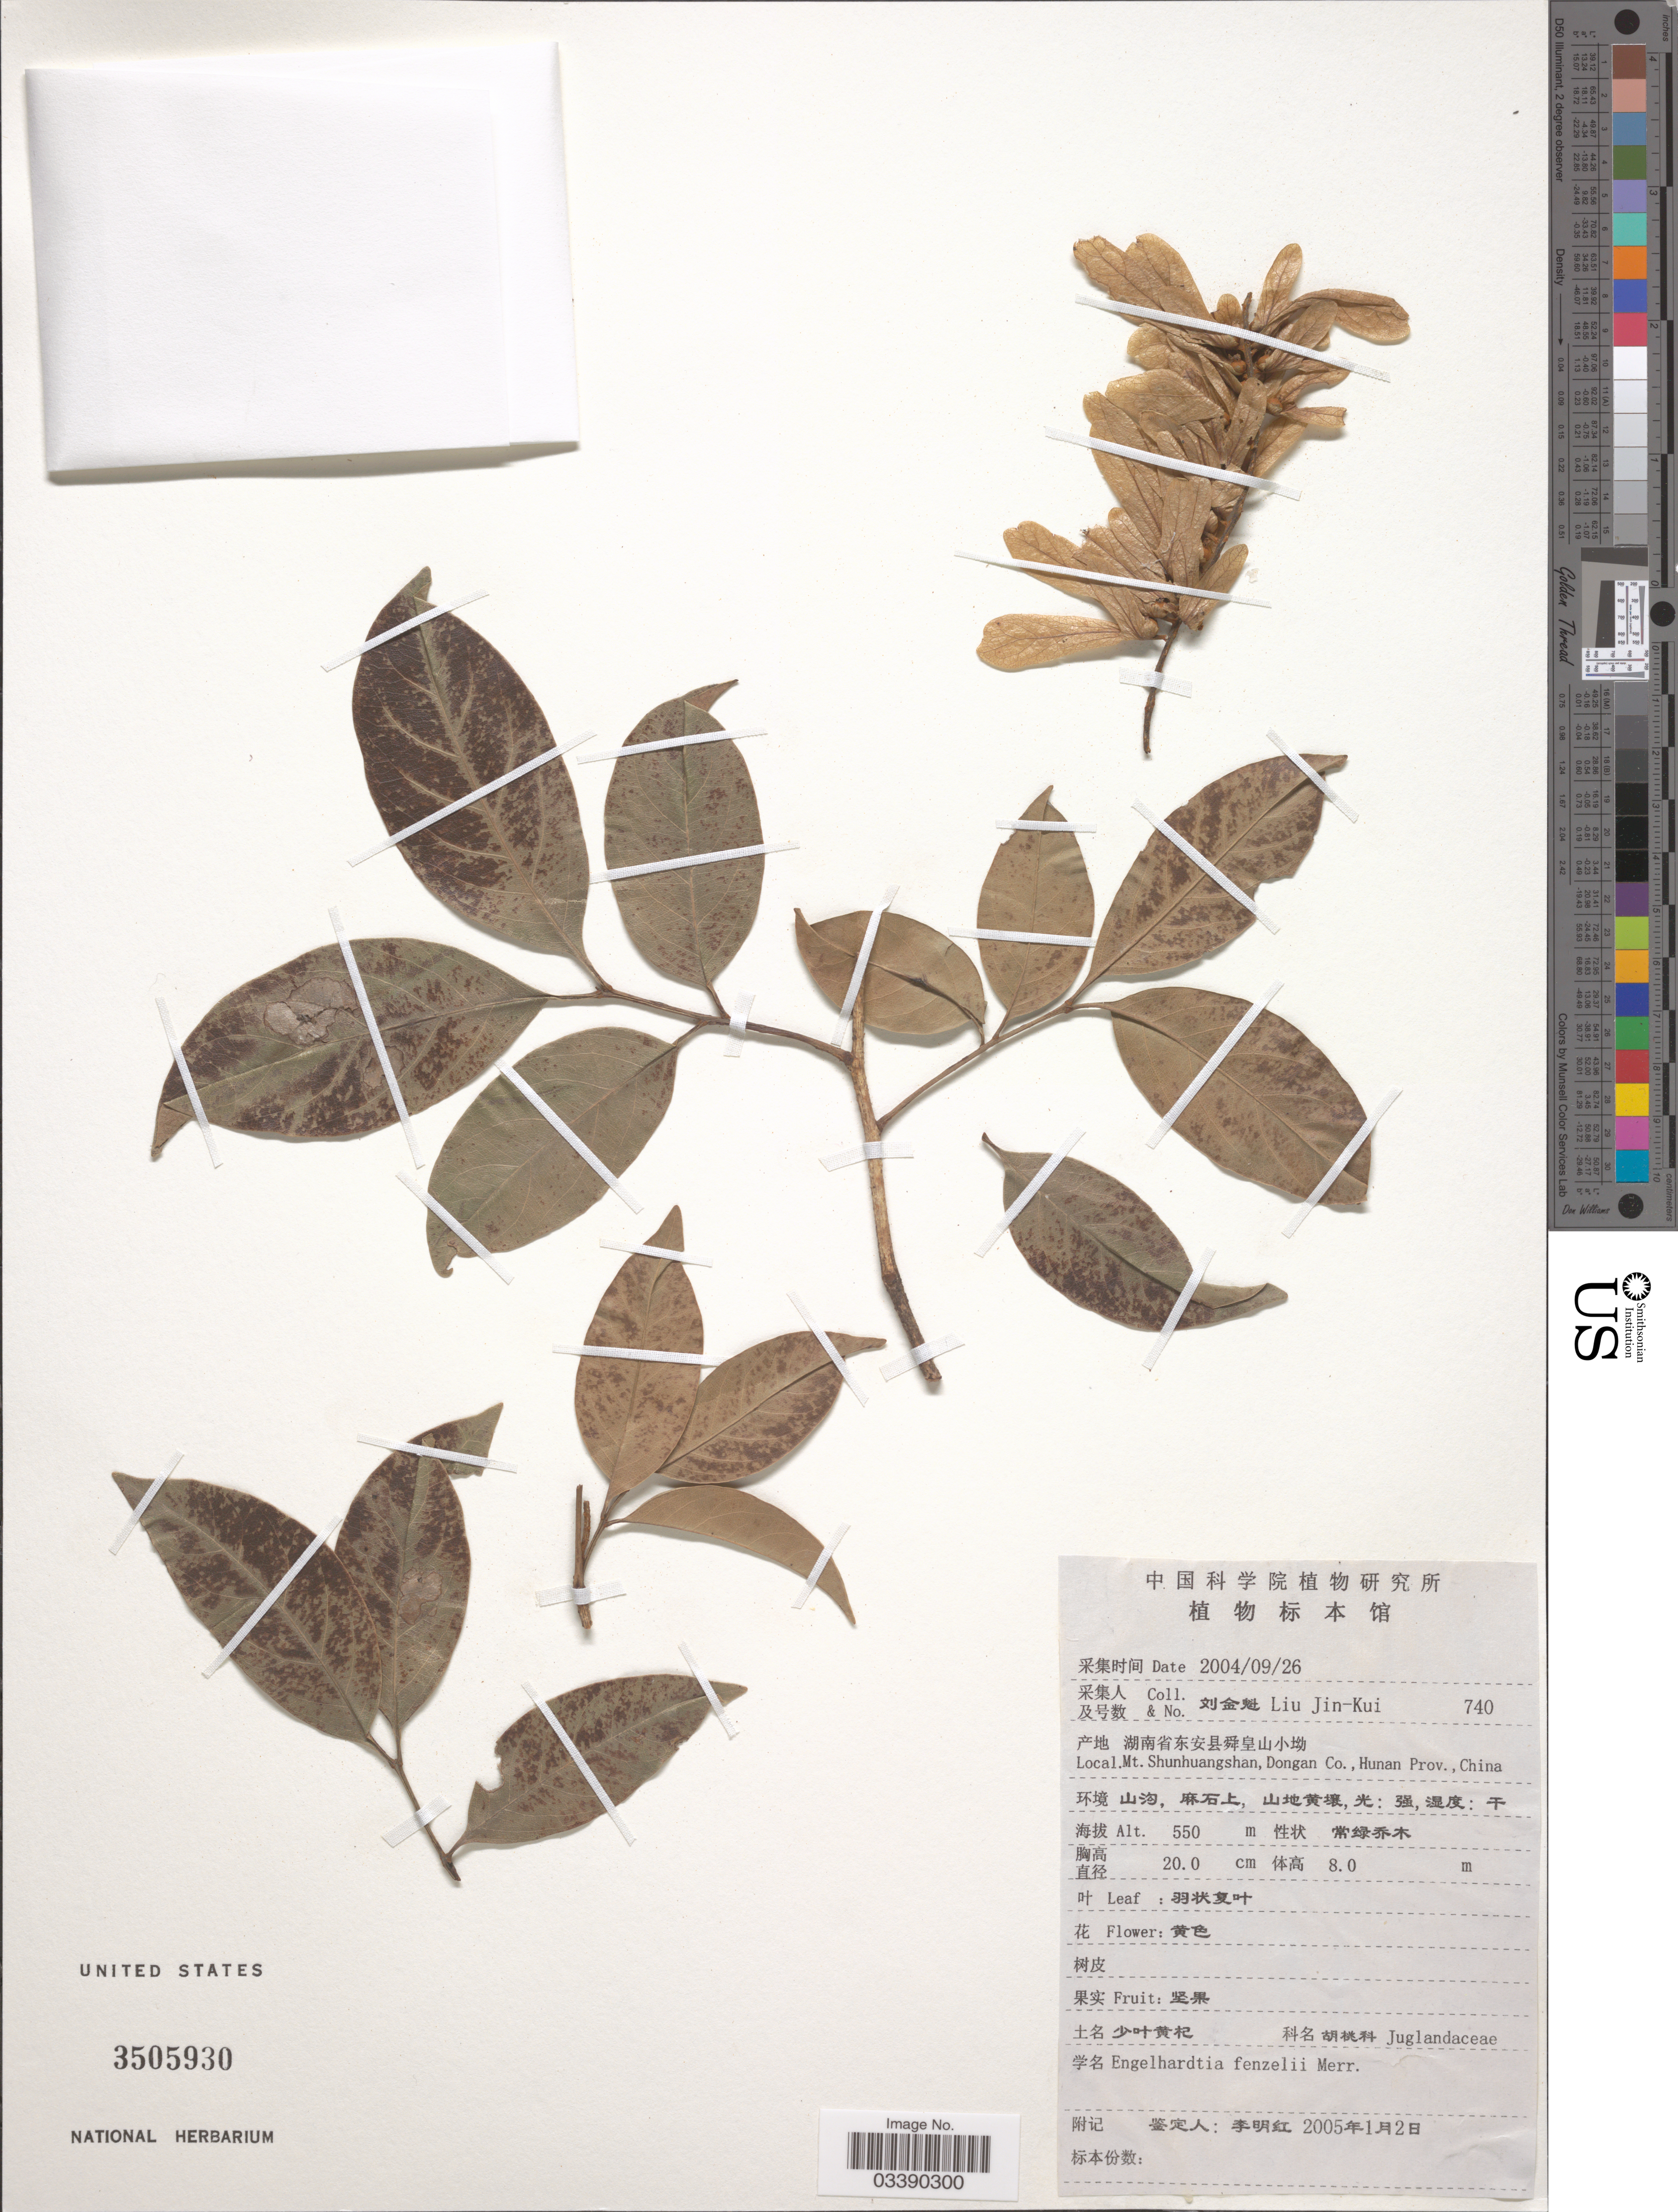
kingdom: Plantae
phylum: Tracheophyta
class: Magnoliopsida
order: Fagales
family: Juglandaceae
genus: Engelhardia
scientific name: Engelhardia fenzelii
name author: Merr.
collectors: Liu Jin-Kui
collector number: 740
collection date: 2004-09-26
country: China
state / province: Hunan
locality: Mt. Shunhuangshan, Dongan Co.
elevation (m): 550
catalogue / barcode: US 3505930